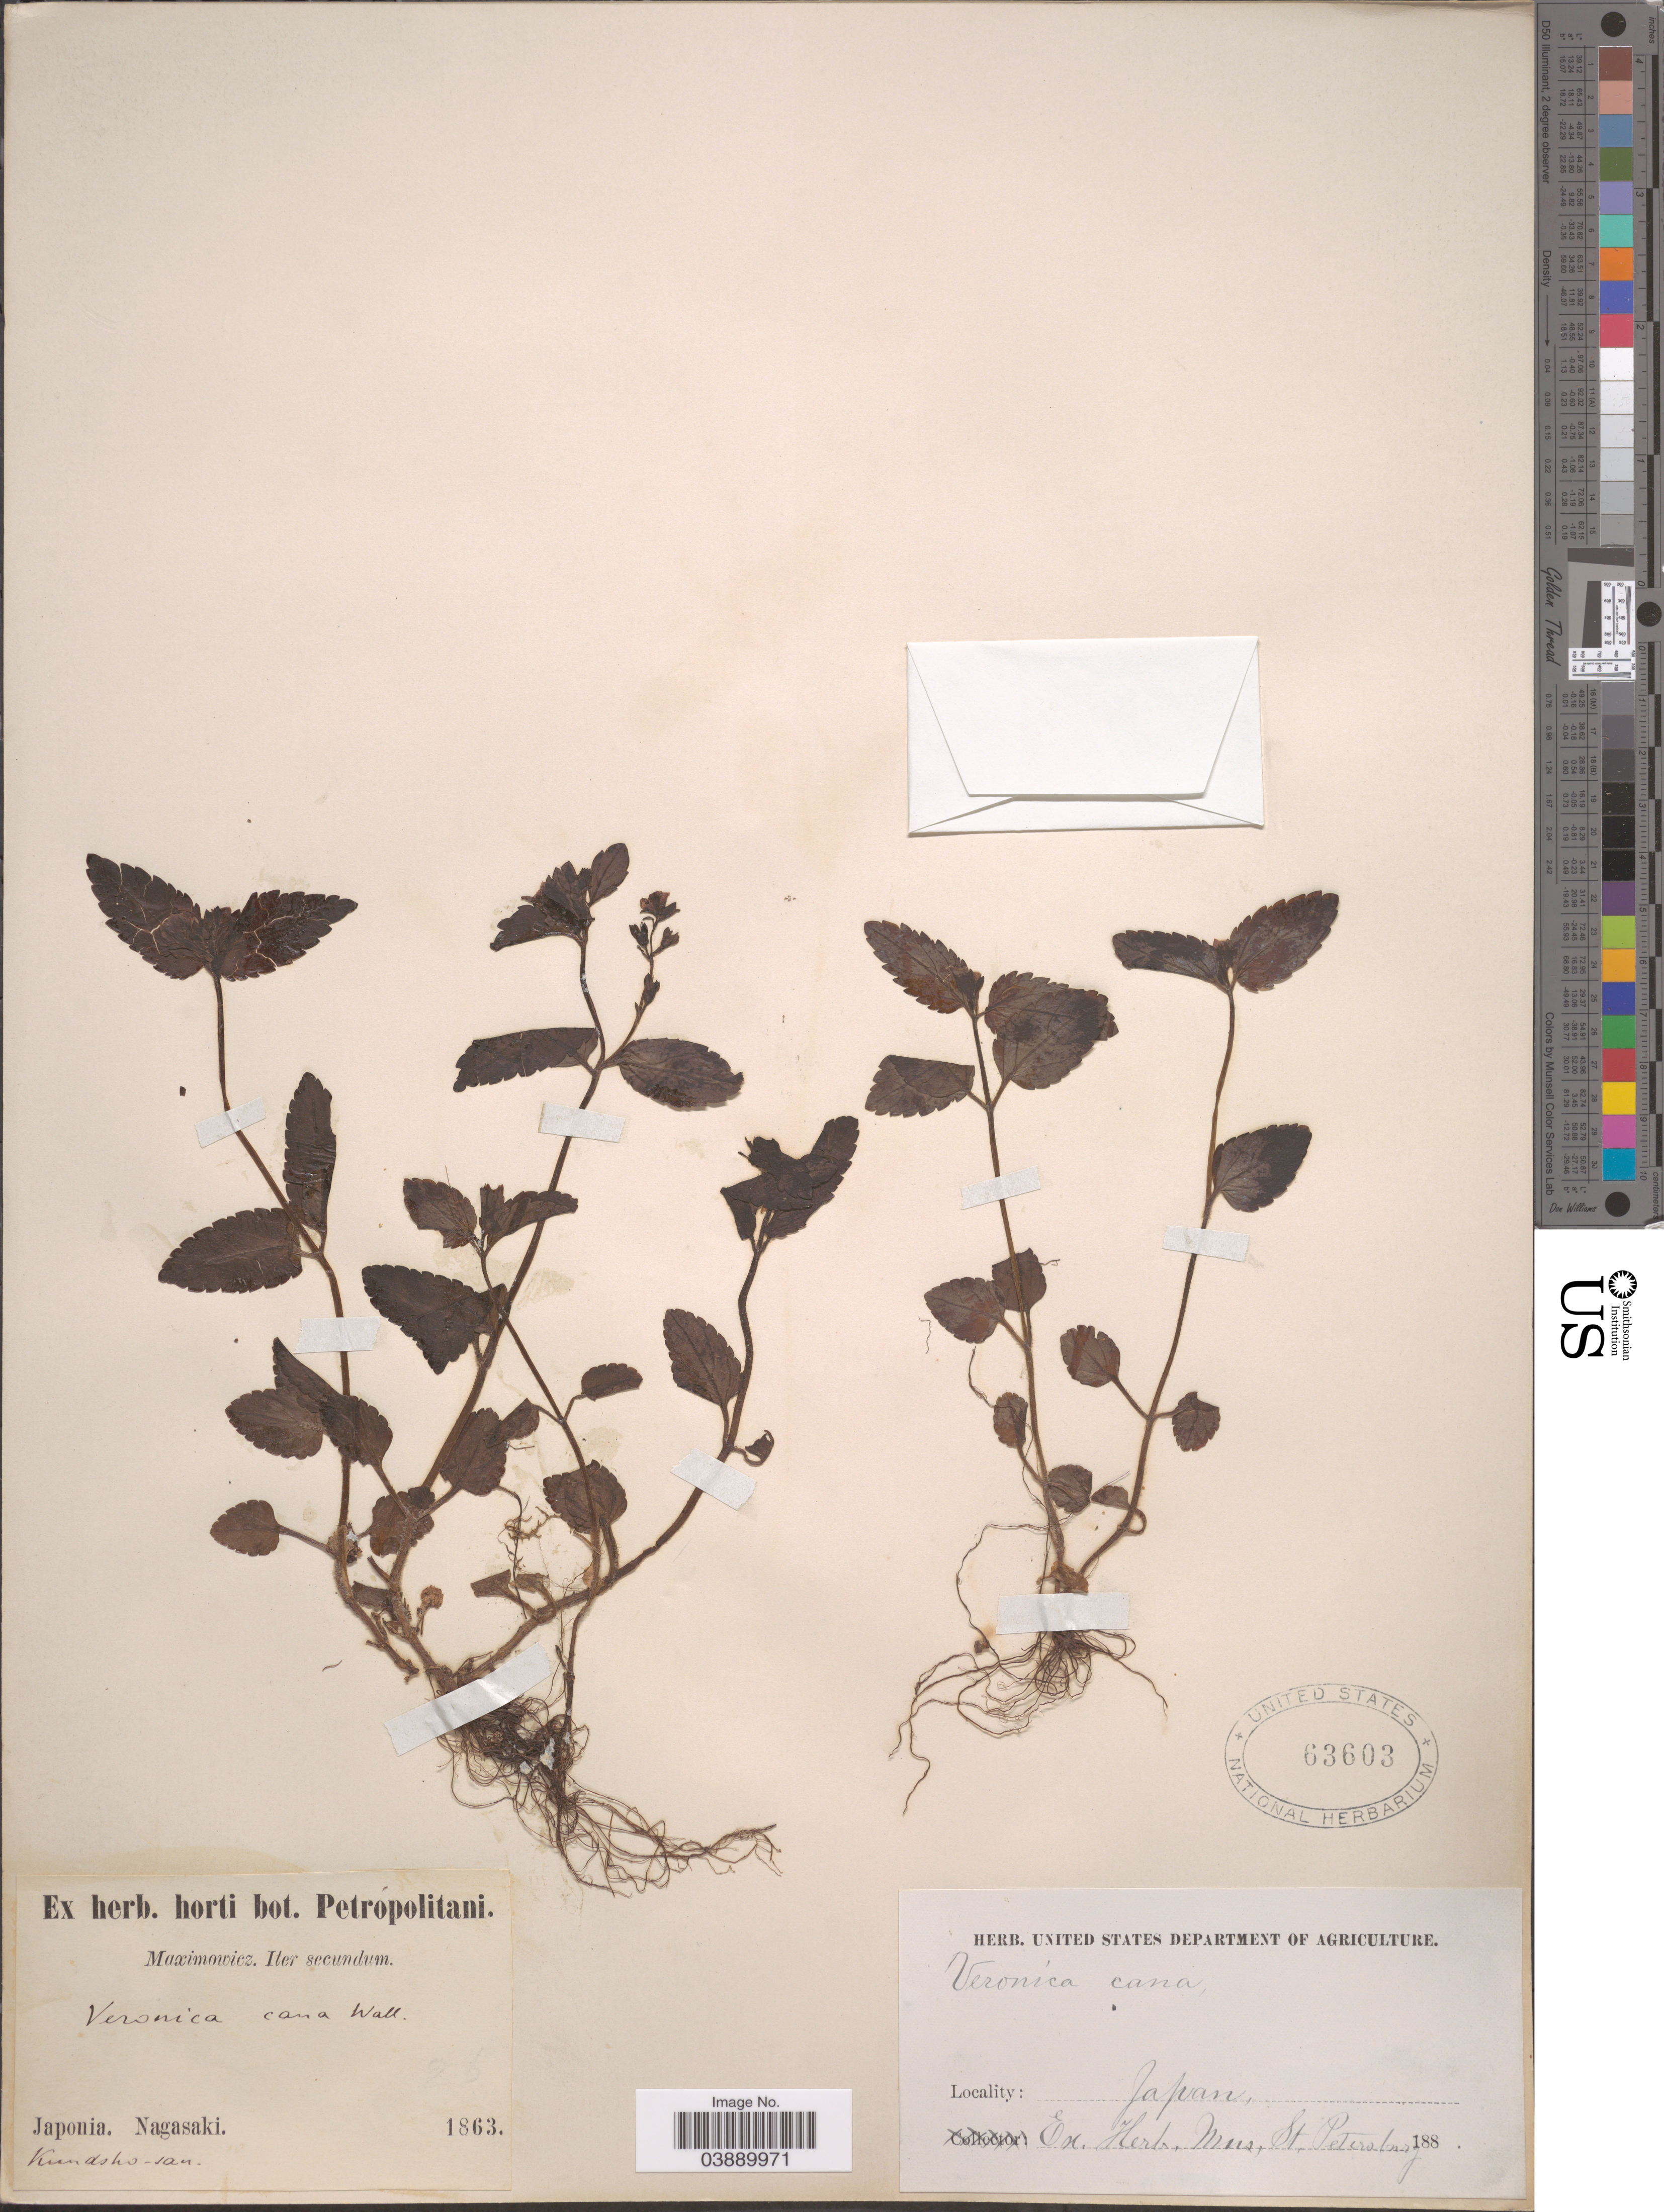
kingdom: Plantae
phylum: Tracheophyta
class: Magnoliopsida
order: Lamiales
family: Plantaginaceae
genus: Veronica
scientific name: Veronica cana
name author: Wall.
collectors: Maximowicz, --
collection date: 1863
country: Japan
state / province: Nagasaki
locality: Kundsho-san.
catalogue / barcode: US 63603